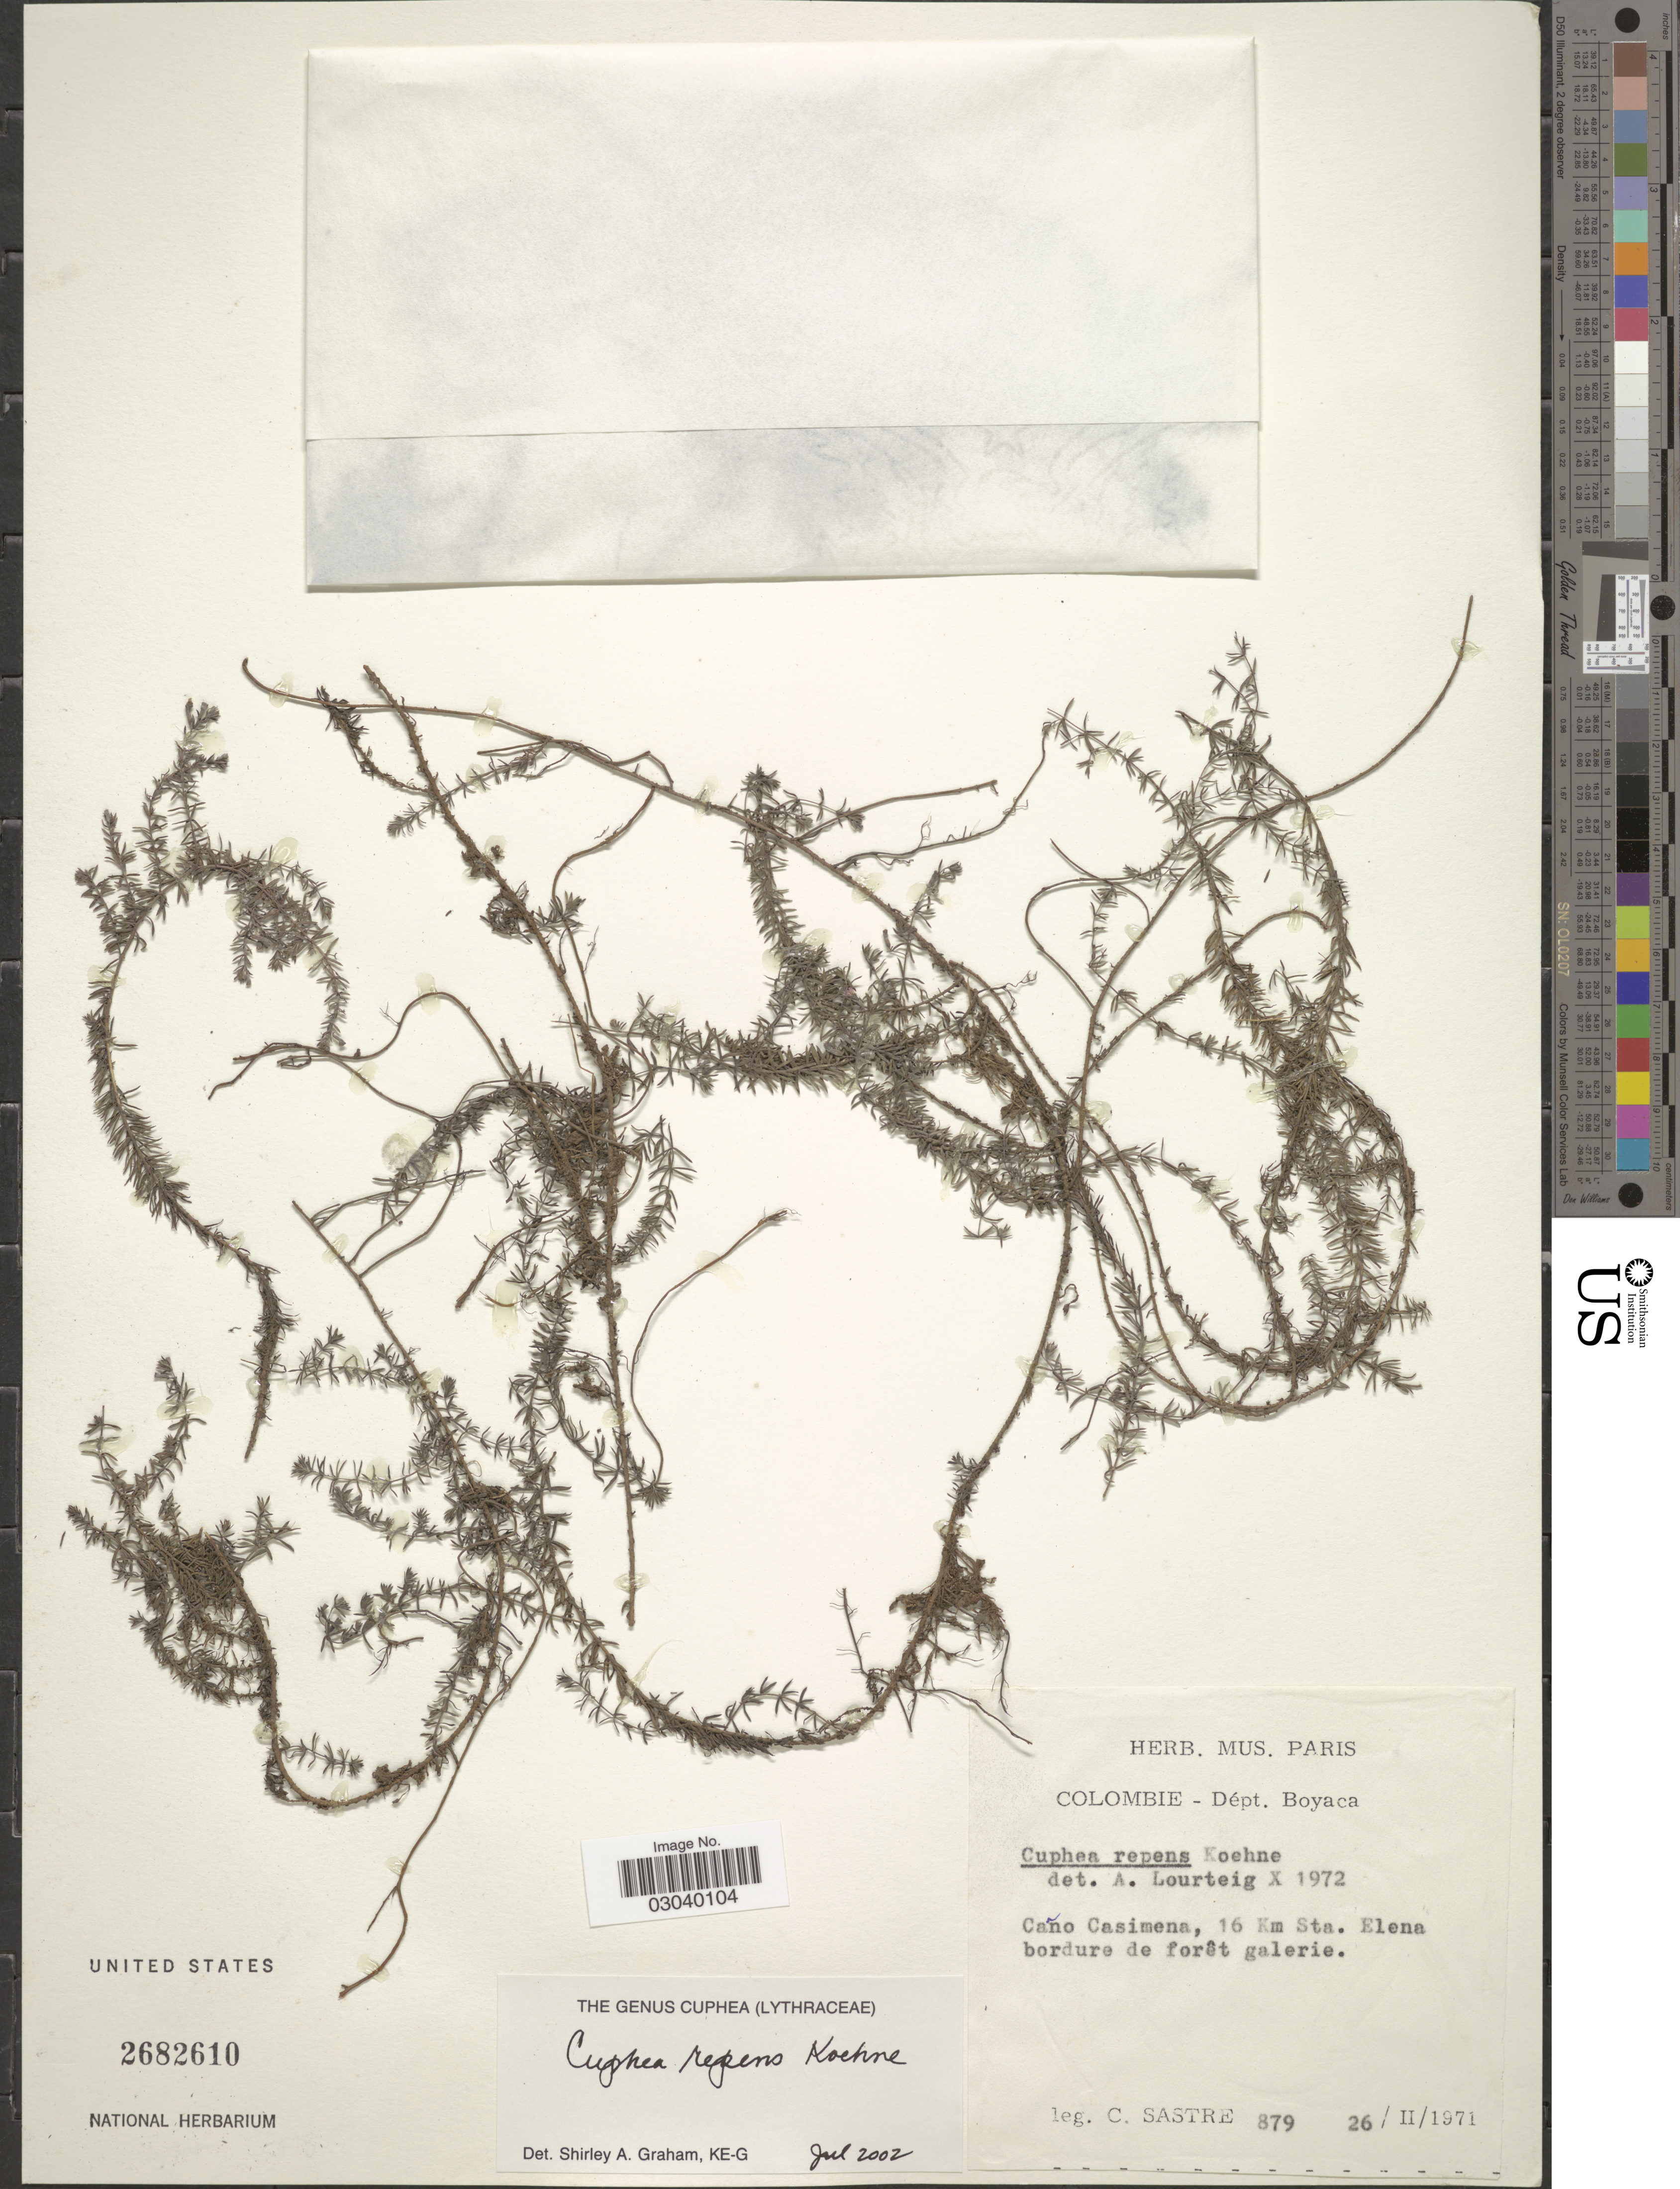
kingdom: Plantae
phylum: Tracheophyta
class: Magnoliopsida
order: Myrtales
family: Lythraceae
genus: Cuphea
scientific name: Cuphea repens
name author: Koehne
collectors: C. Sastre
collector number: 879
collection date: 1971-02-26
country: Colombia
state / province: Boyacá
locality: Dépt. Boyaca, Caño Casimena, 16 Km Sta. Elena bordure de forêt galerie.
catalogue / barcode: US 2682610